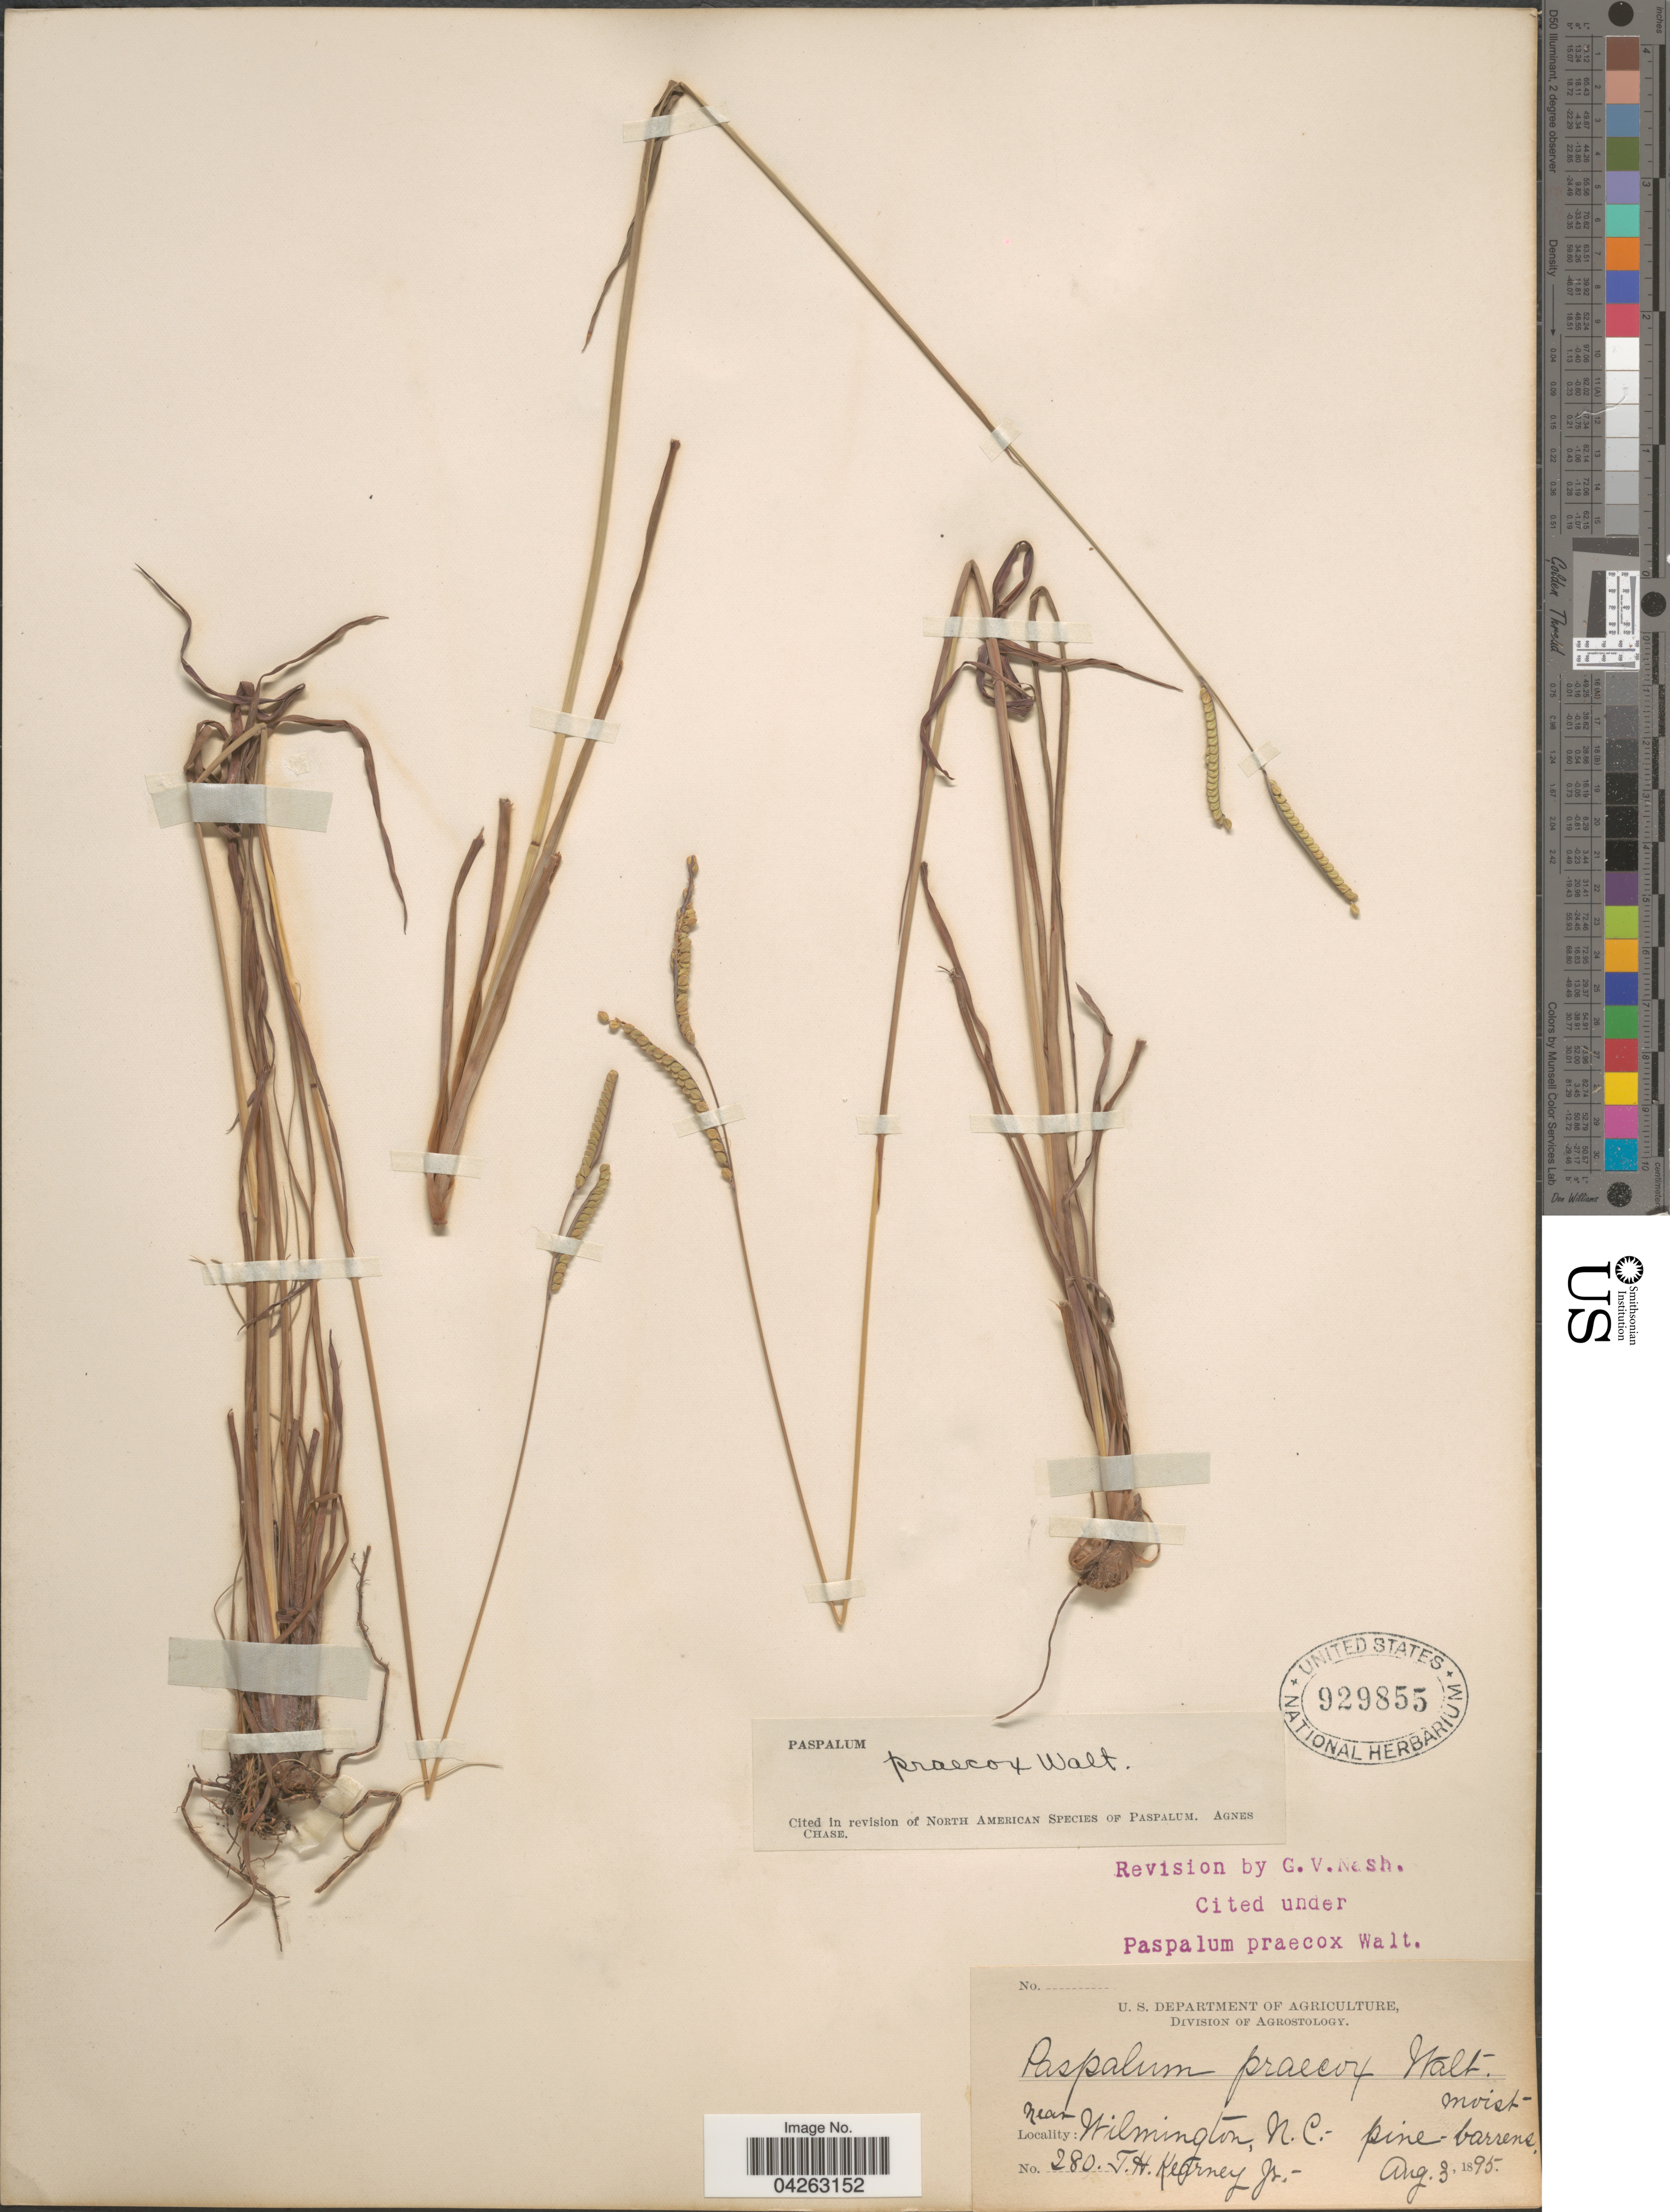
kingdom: Plantae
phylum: Tracheophyta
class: Liliopsida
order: Poales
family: Poaceae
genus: Paspalum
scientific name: Paspalum praecox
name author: Walter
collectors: T. H. Kearney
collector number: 280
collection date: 1895-08-03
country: United States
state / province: North Carolina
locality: Near Wilmington.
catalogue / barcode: US 929855